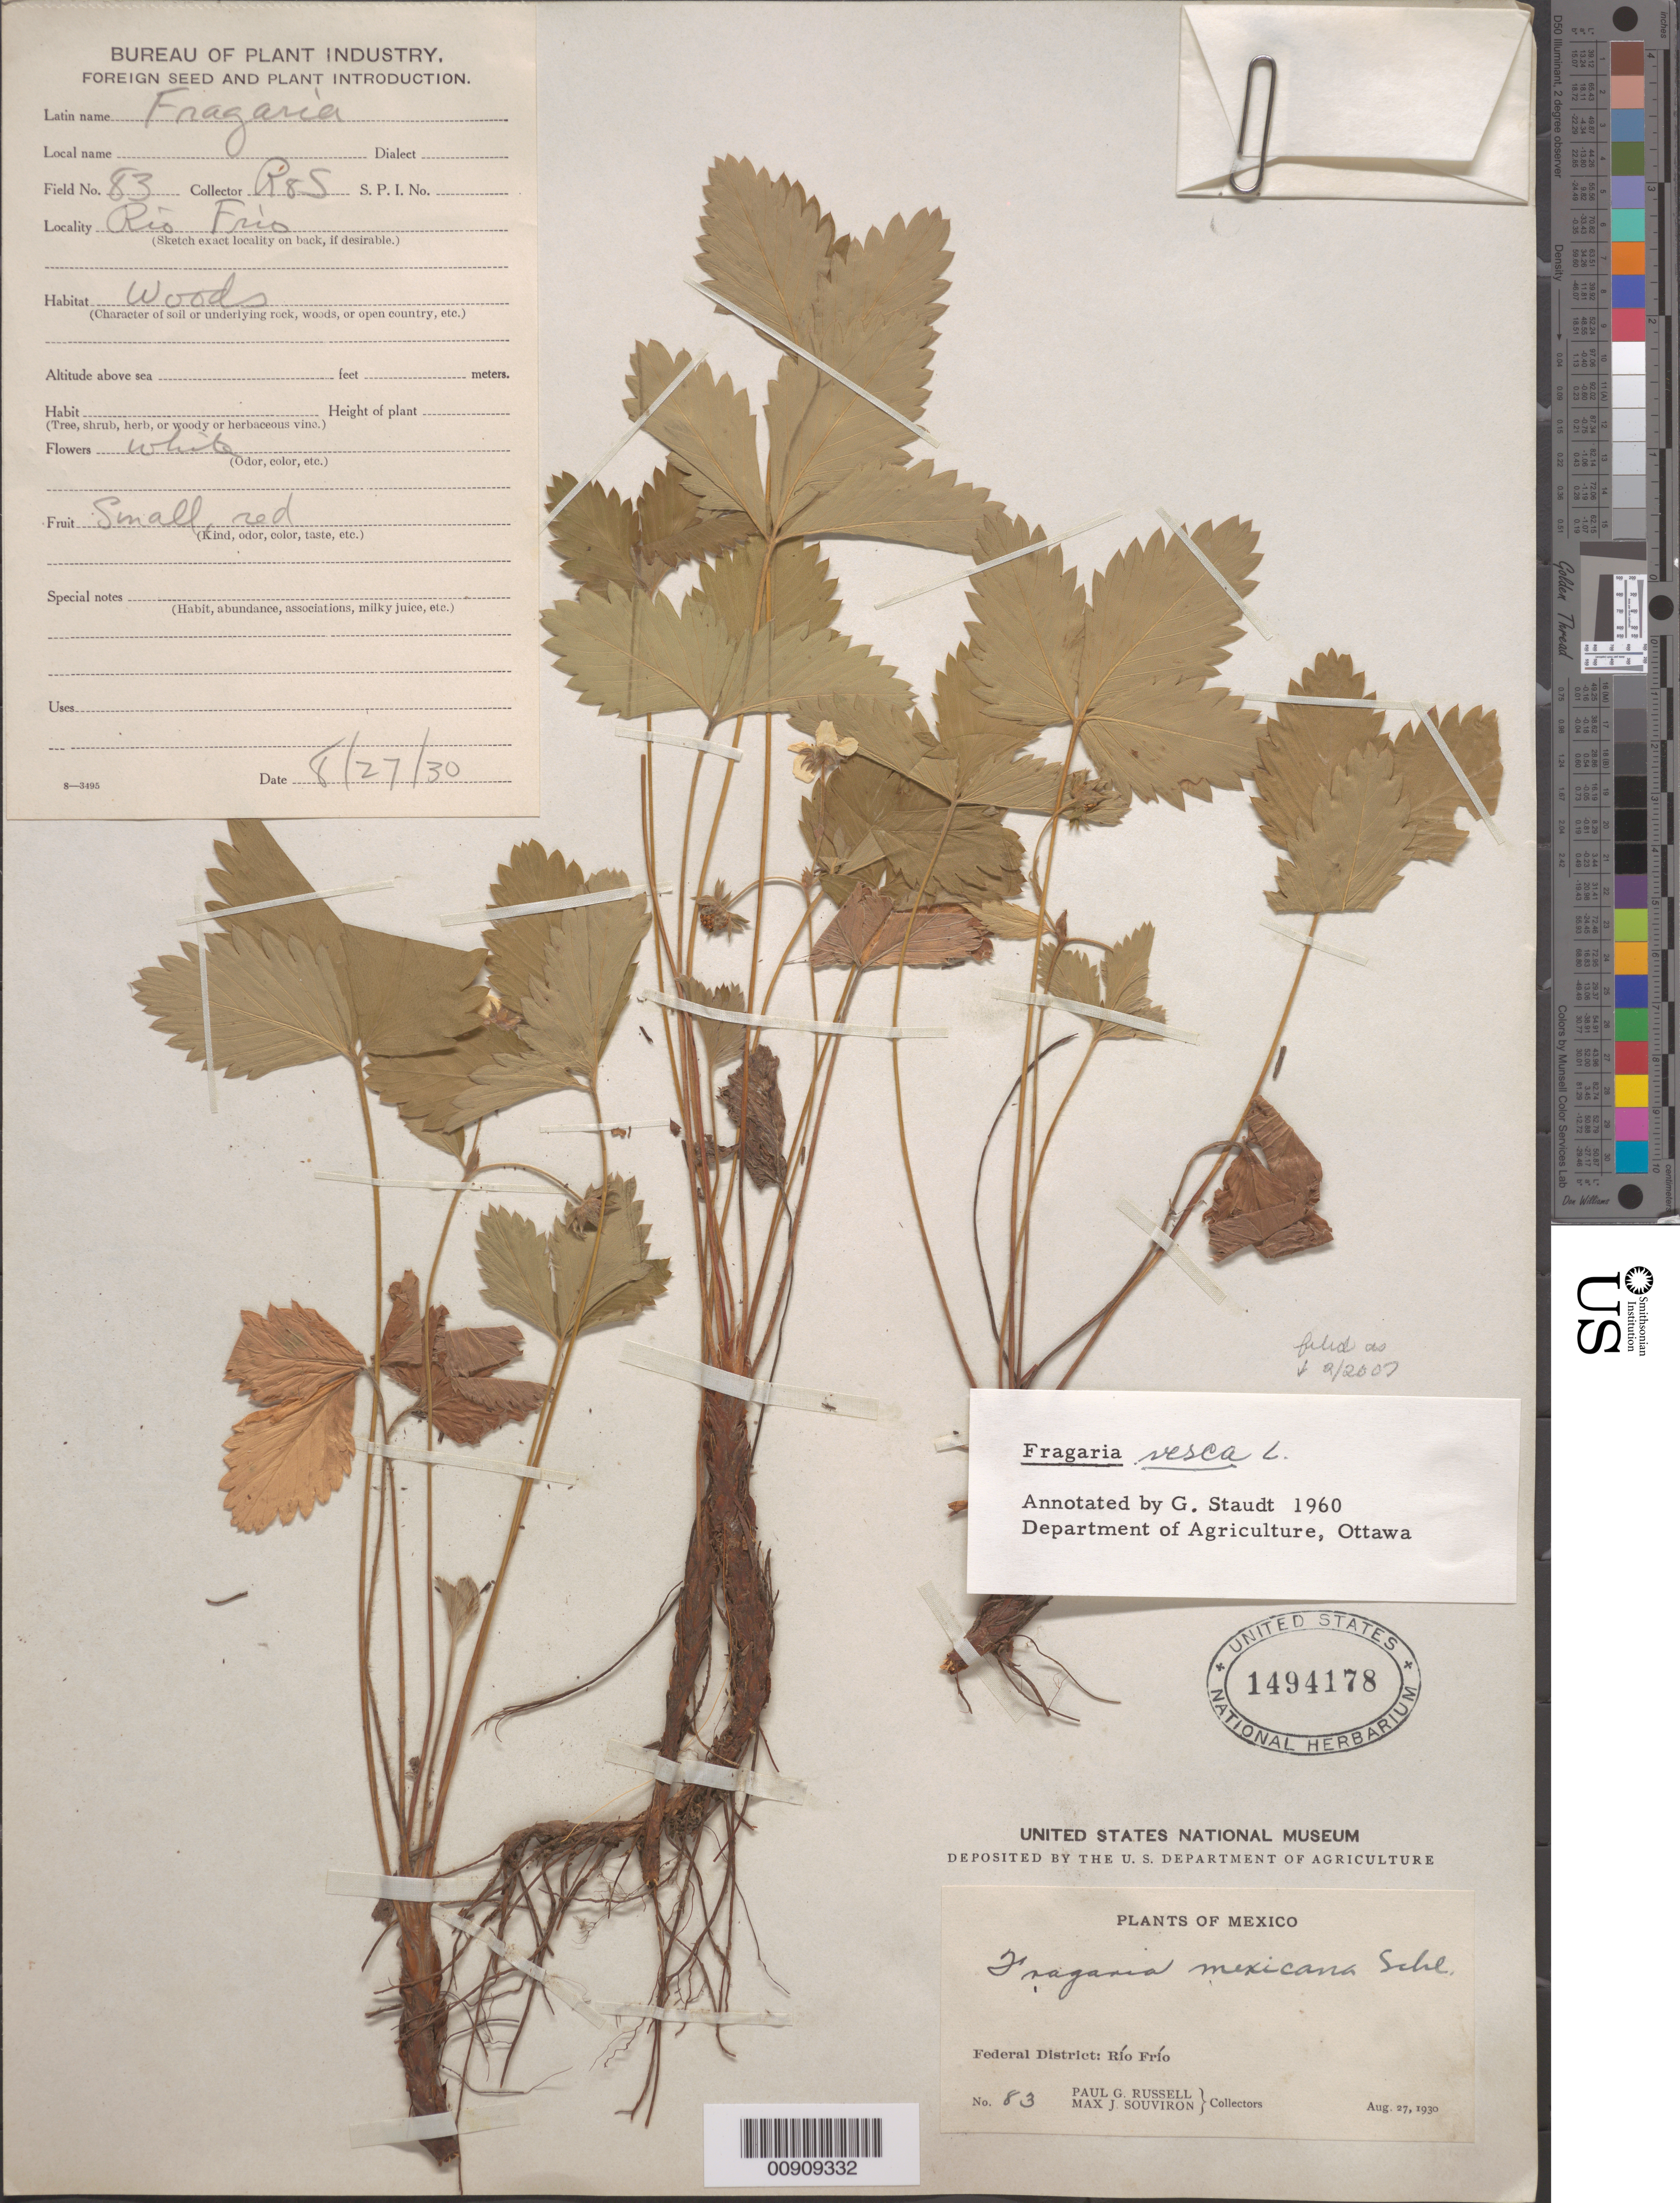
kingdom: Plantae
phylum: Tracheophyta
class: Magnoliopsida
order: Rosales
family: Rosaceae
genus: Fragaria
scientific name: Fragaria vesca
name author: L.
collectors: P. G. Russell & M. J. Souviron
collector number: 83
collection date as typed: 27 Aug 1930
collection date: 1930-08-27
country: Mexico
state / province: Distrito Federal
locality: Federal District: Río Frío.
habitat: Woods.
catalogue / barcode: US 1494178